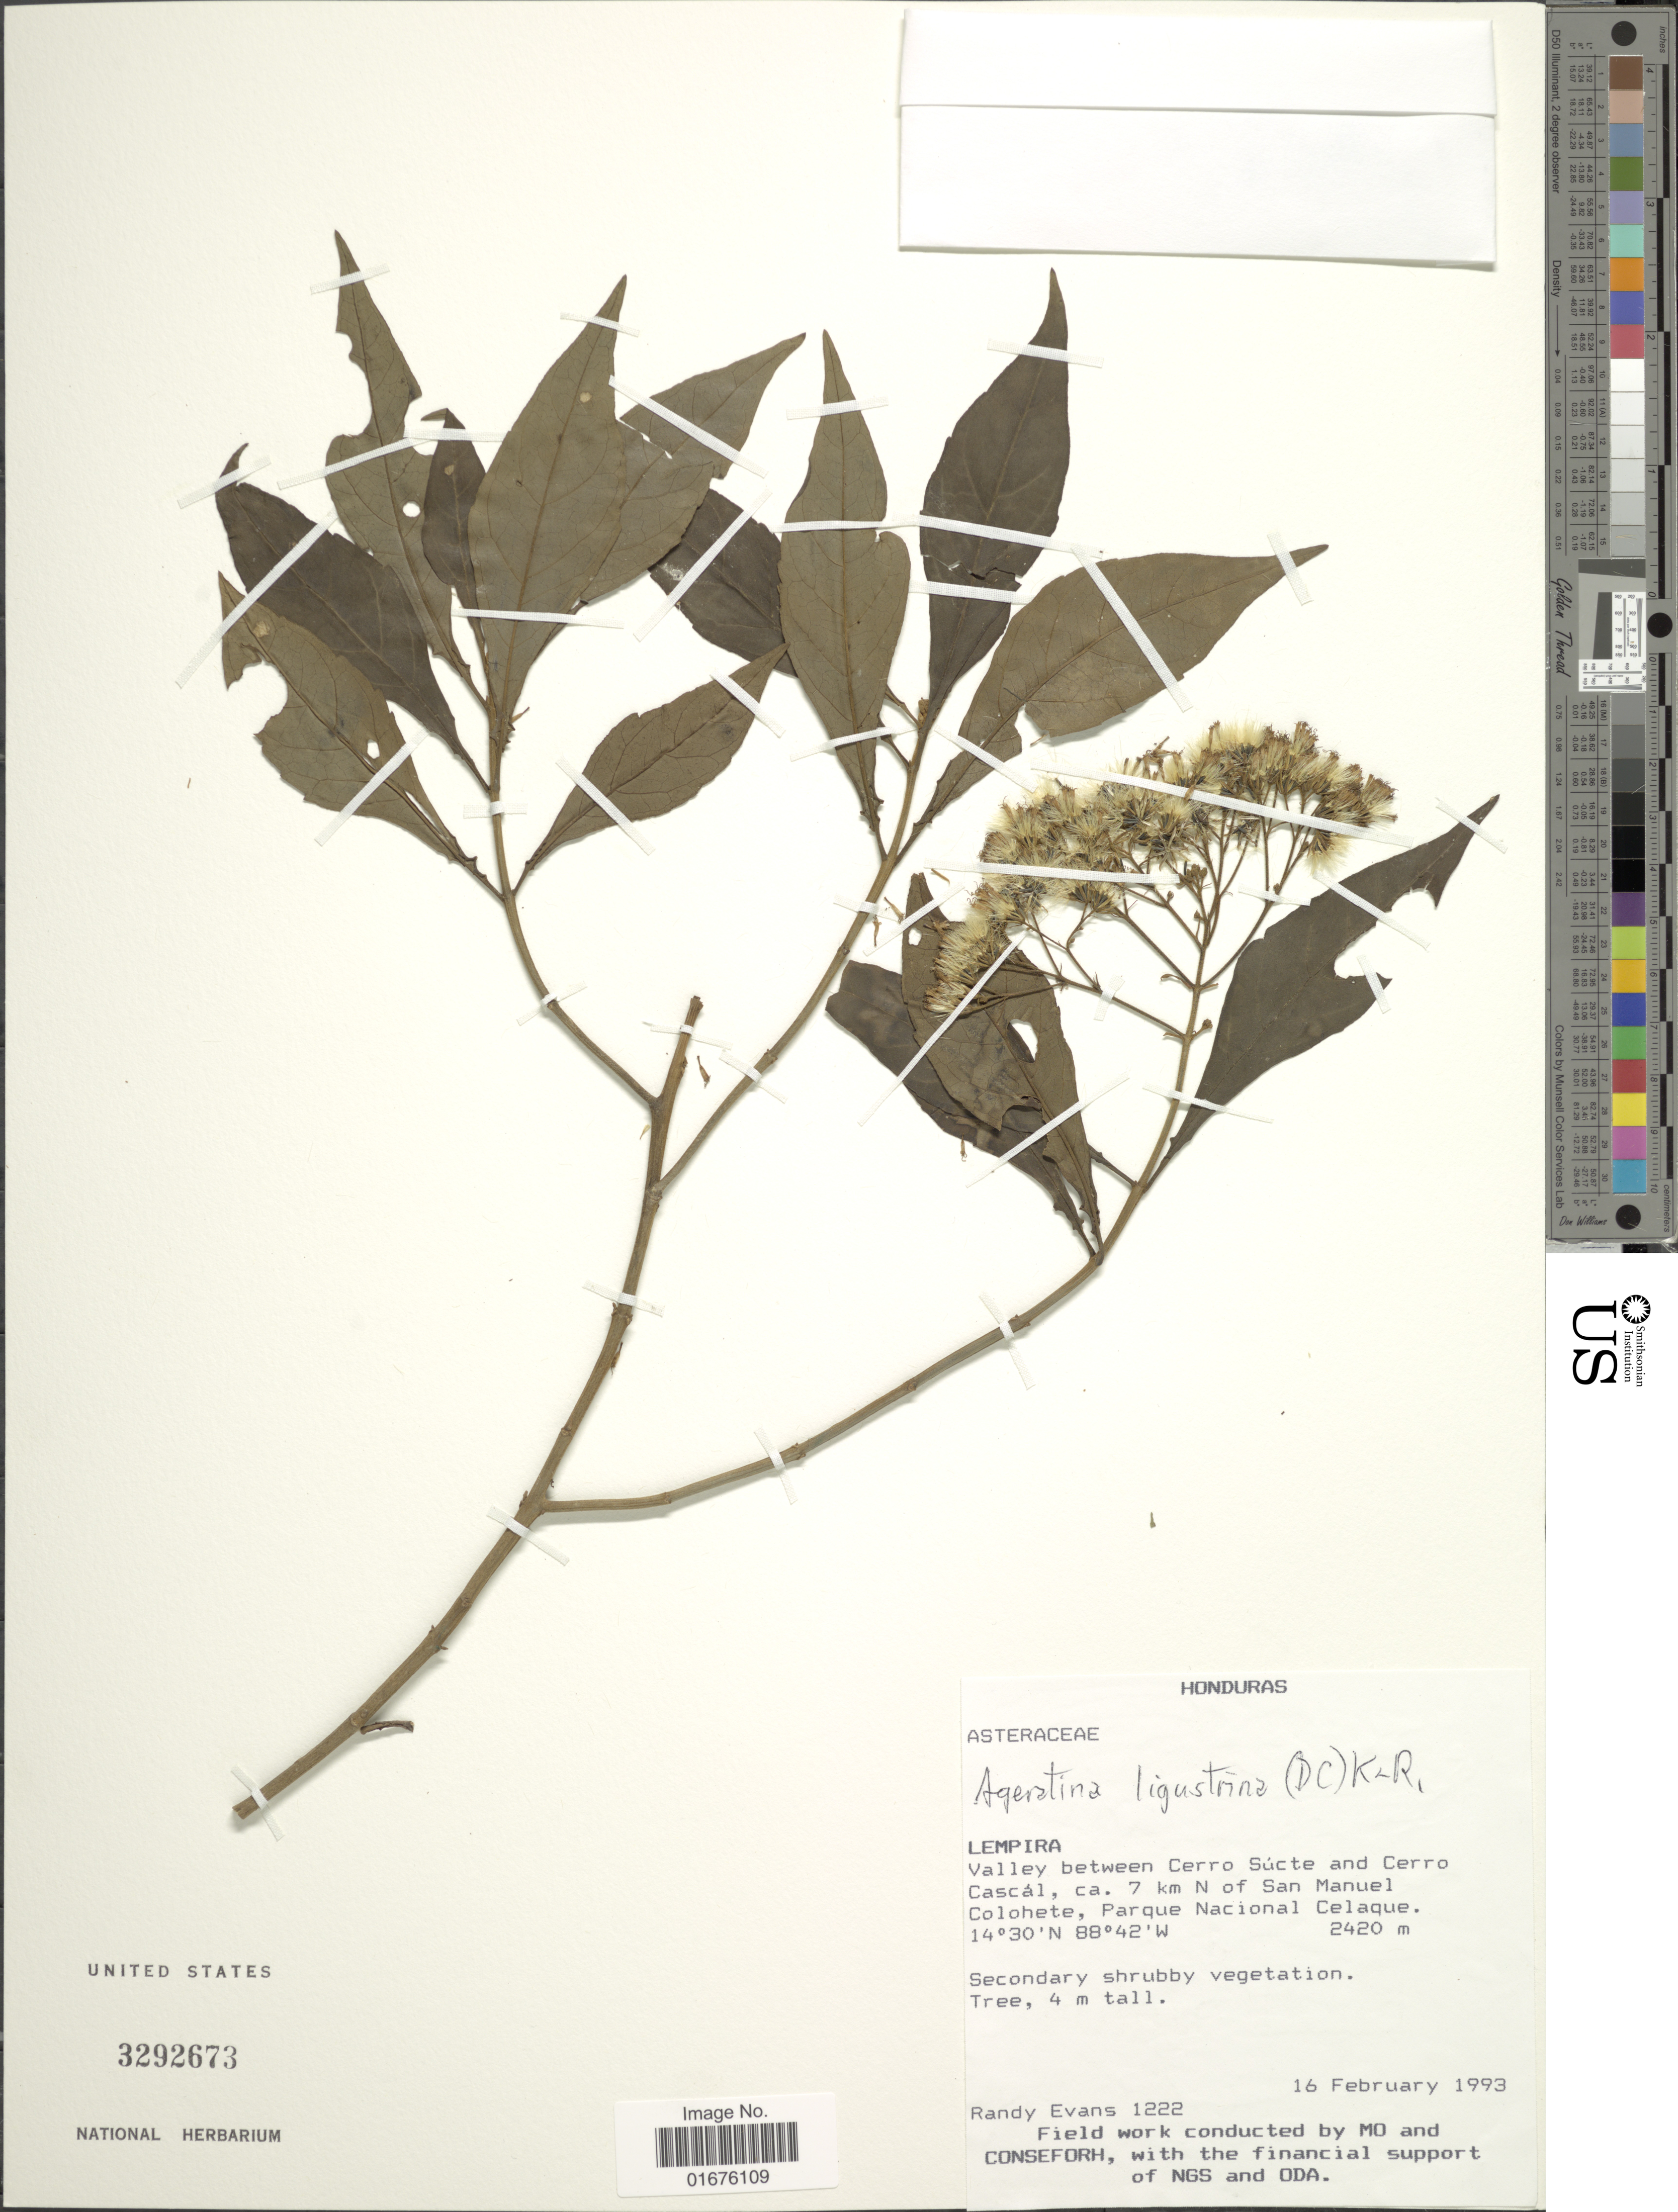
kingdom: Plantae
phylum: Tracheophyta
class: Magnoliopsida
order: Asterales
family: Asteraceae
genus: Ageratina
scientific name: Ageratina ligustrina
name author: (DC.) R.M. King & H. Rob.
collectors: R. J. Evans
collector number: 1222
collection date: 1993-02-16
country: Honduras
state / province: Lempira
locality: Valley between Cerro Súcte and Cerro Cascál, ca. 7 km N of San Manuel Colohete, Parque Nacioanl Celaque, seconday shrubby vegetation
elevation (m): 2420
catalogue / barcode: US 3292673